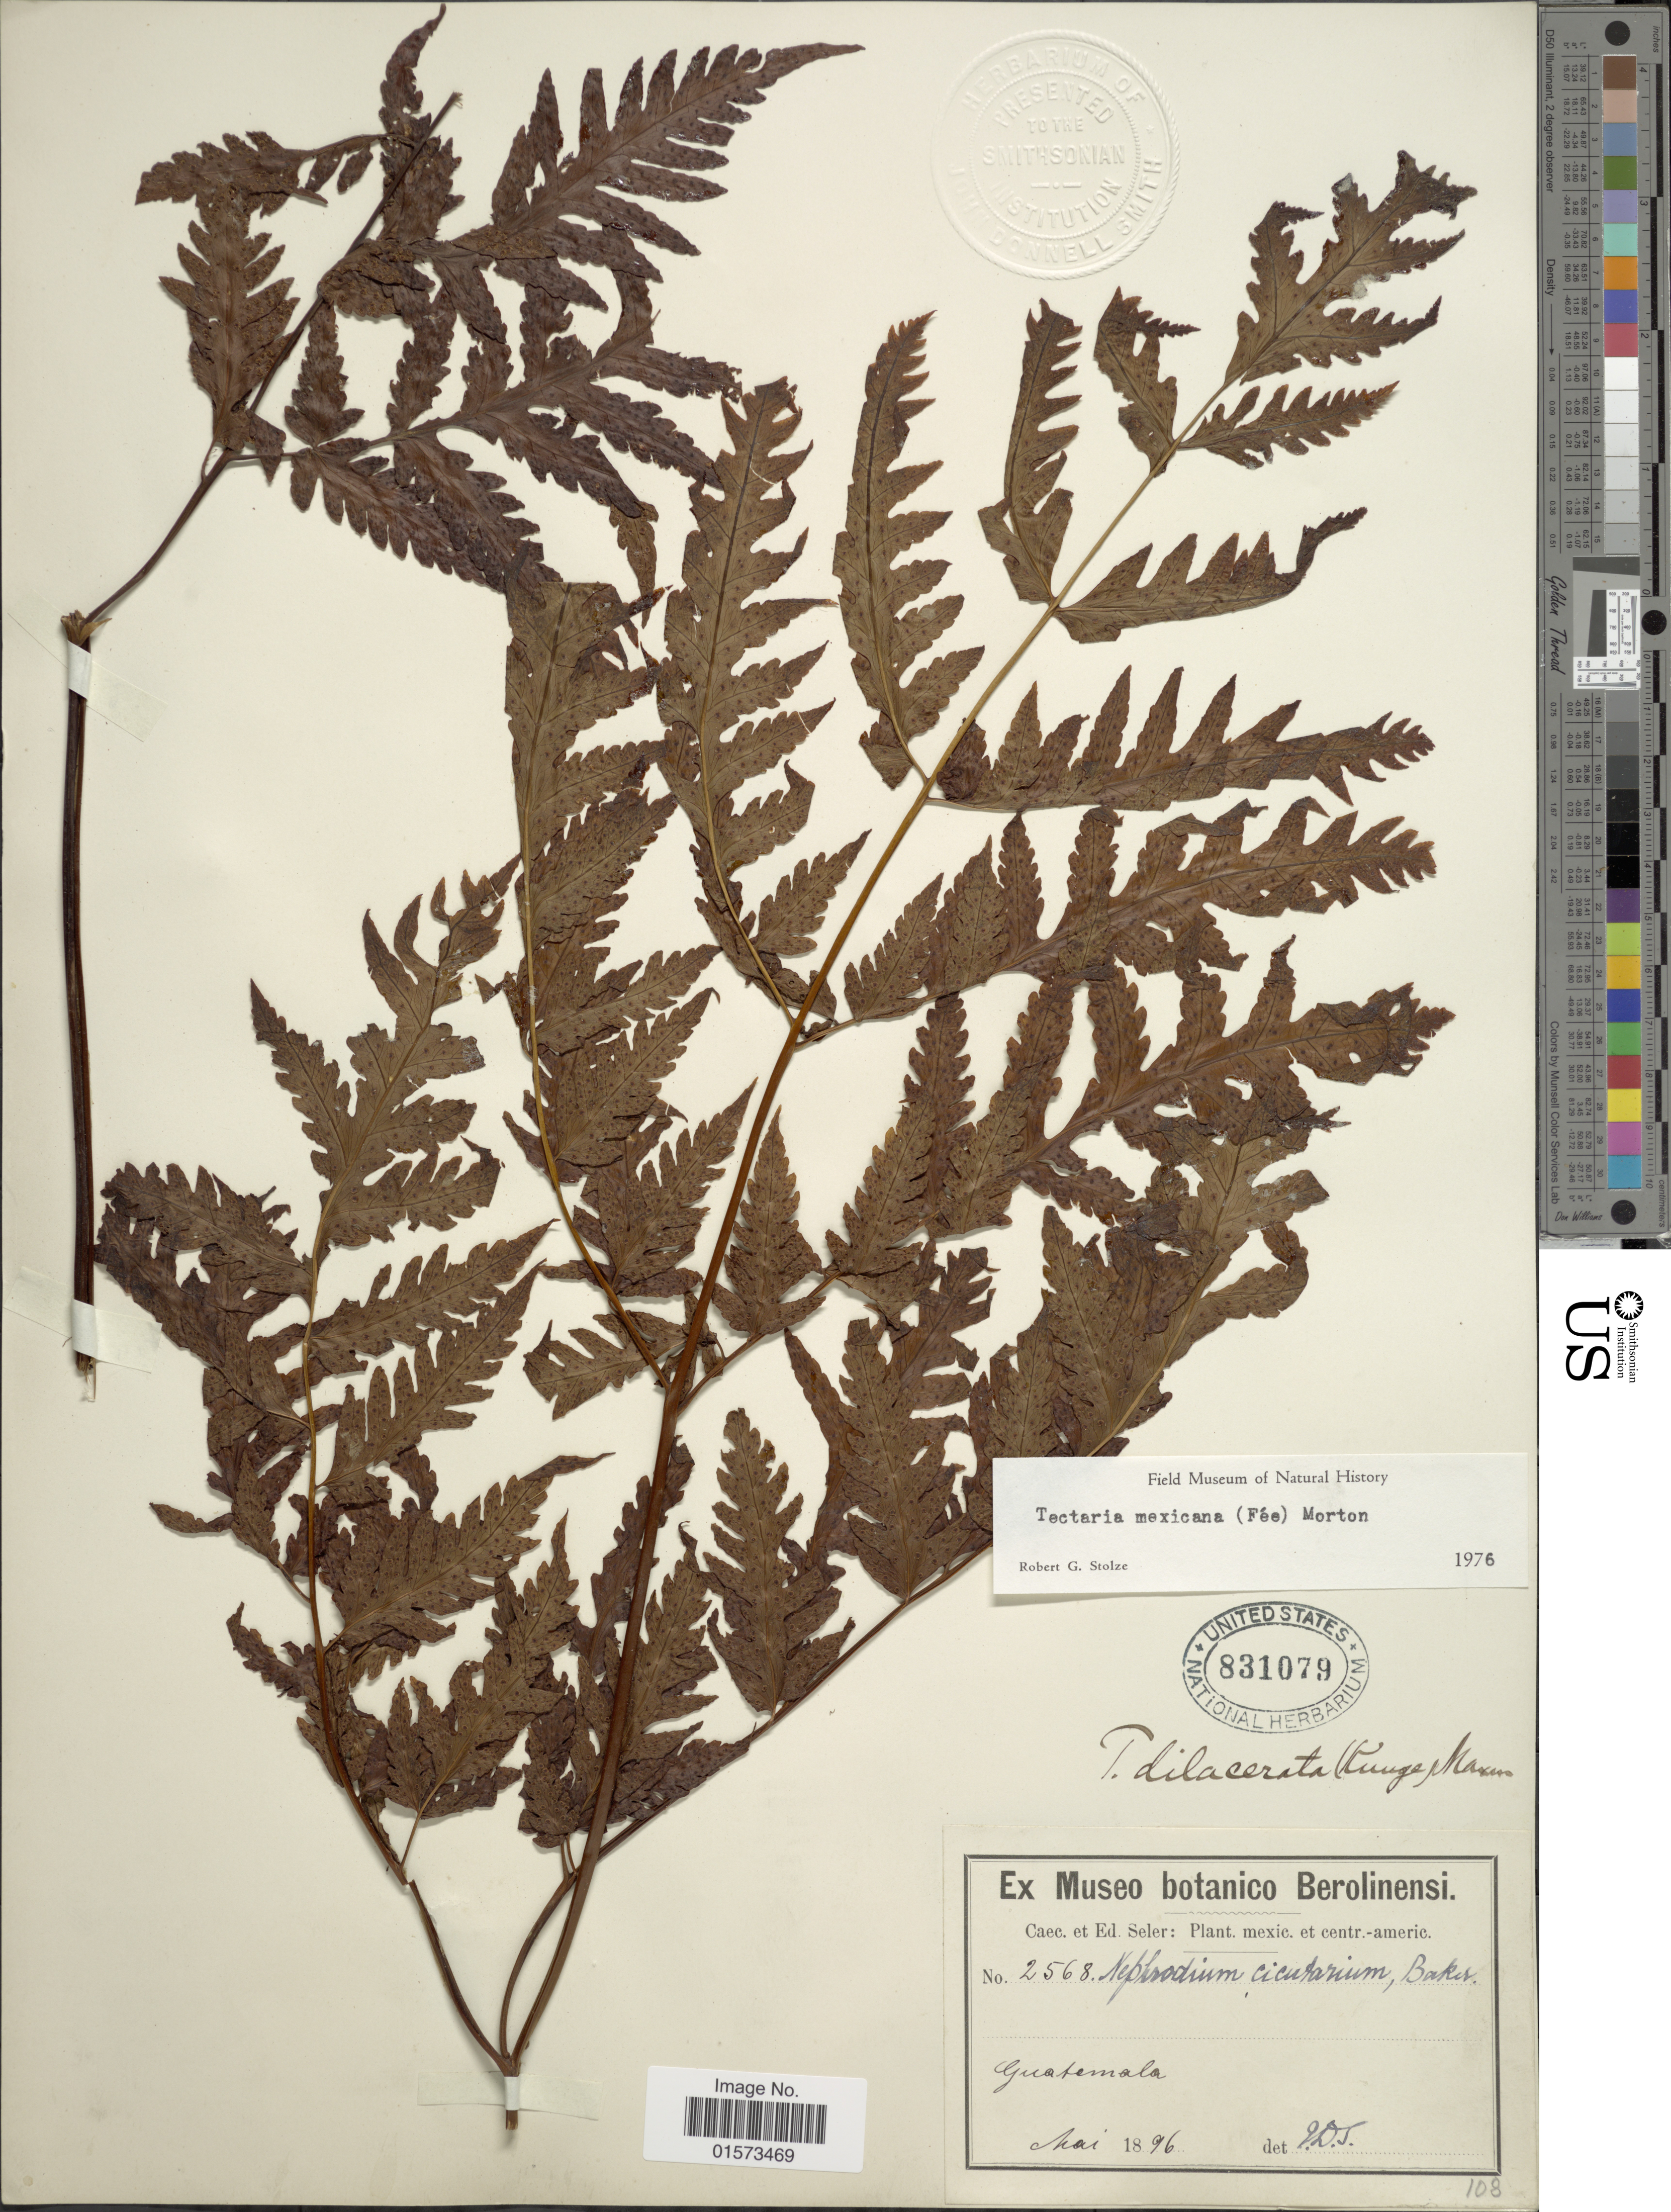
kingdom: Plantae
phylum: Tracheophyta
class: Polypodiopsida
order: Polypodiales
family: Tectariaceae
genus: Tectaria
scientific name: Tectaria mexicana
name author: (Fée) C.V. Morton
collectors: ex Caec. et Ed Seler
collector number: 2568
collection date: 1896-05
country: Guatemala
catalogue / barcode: US 831079